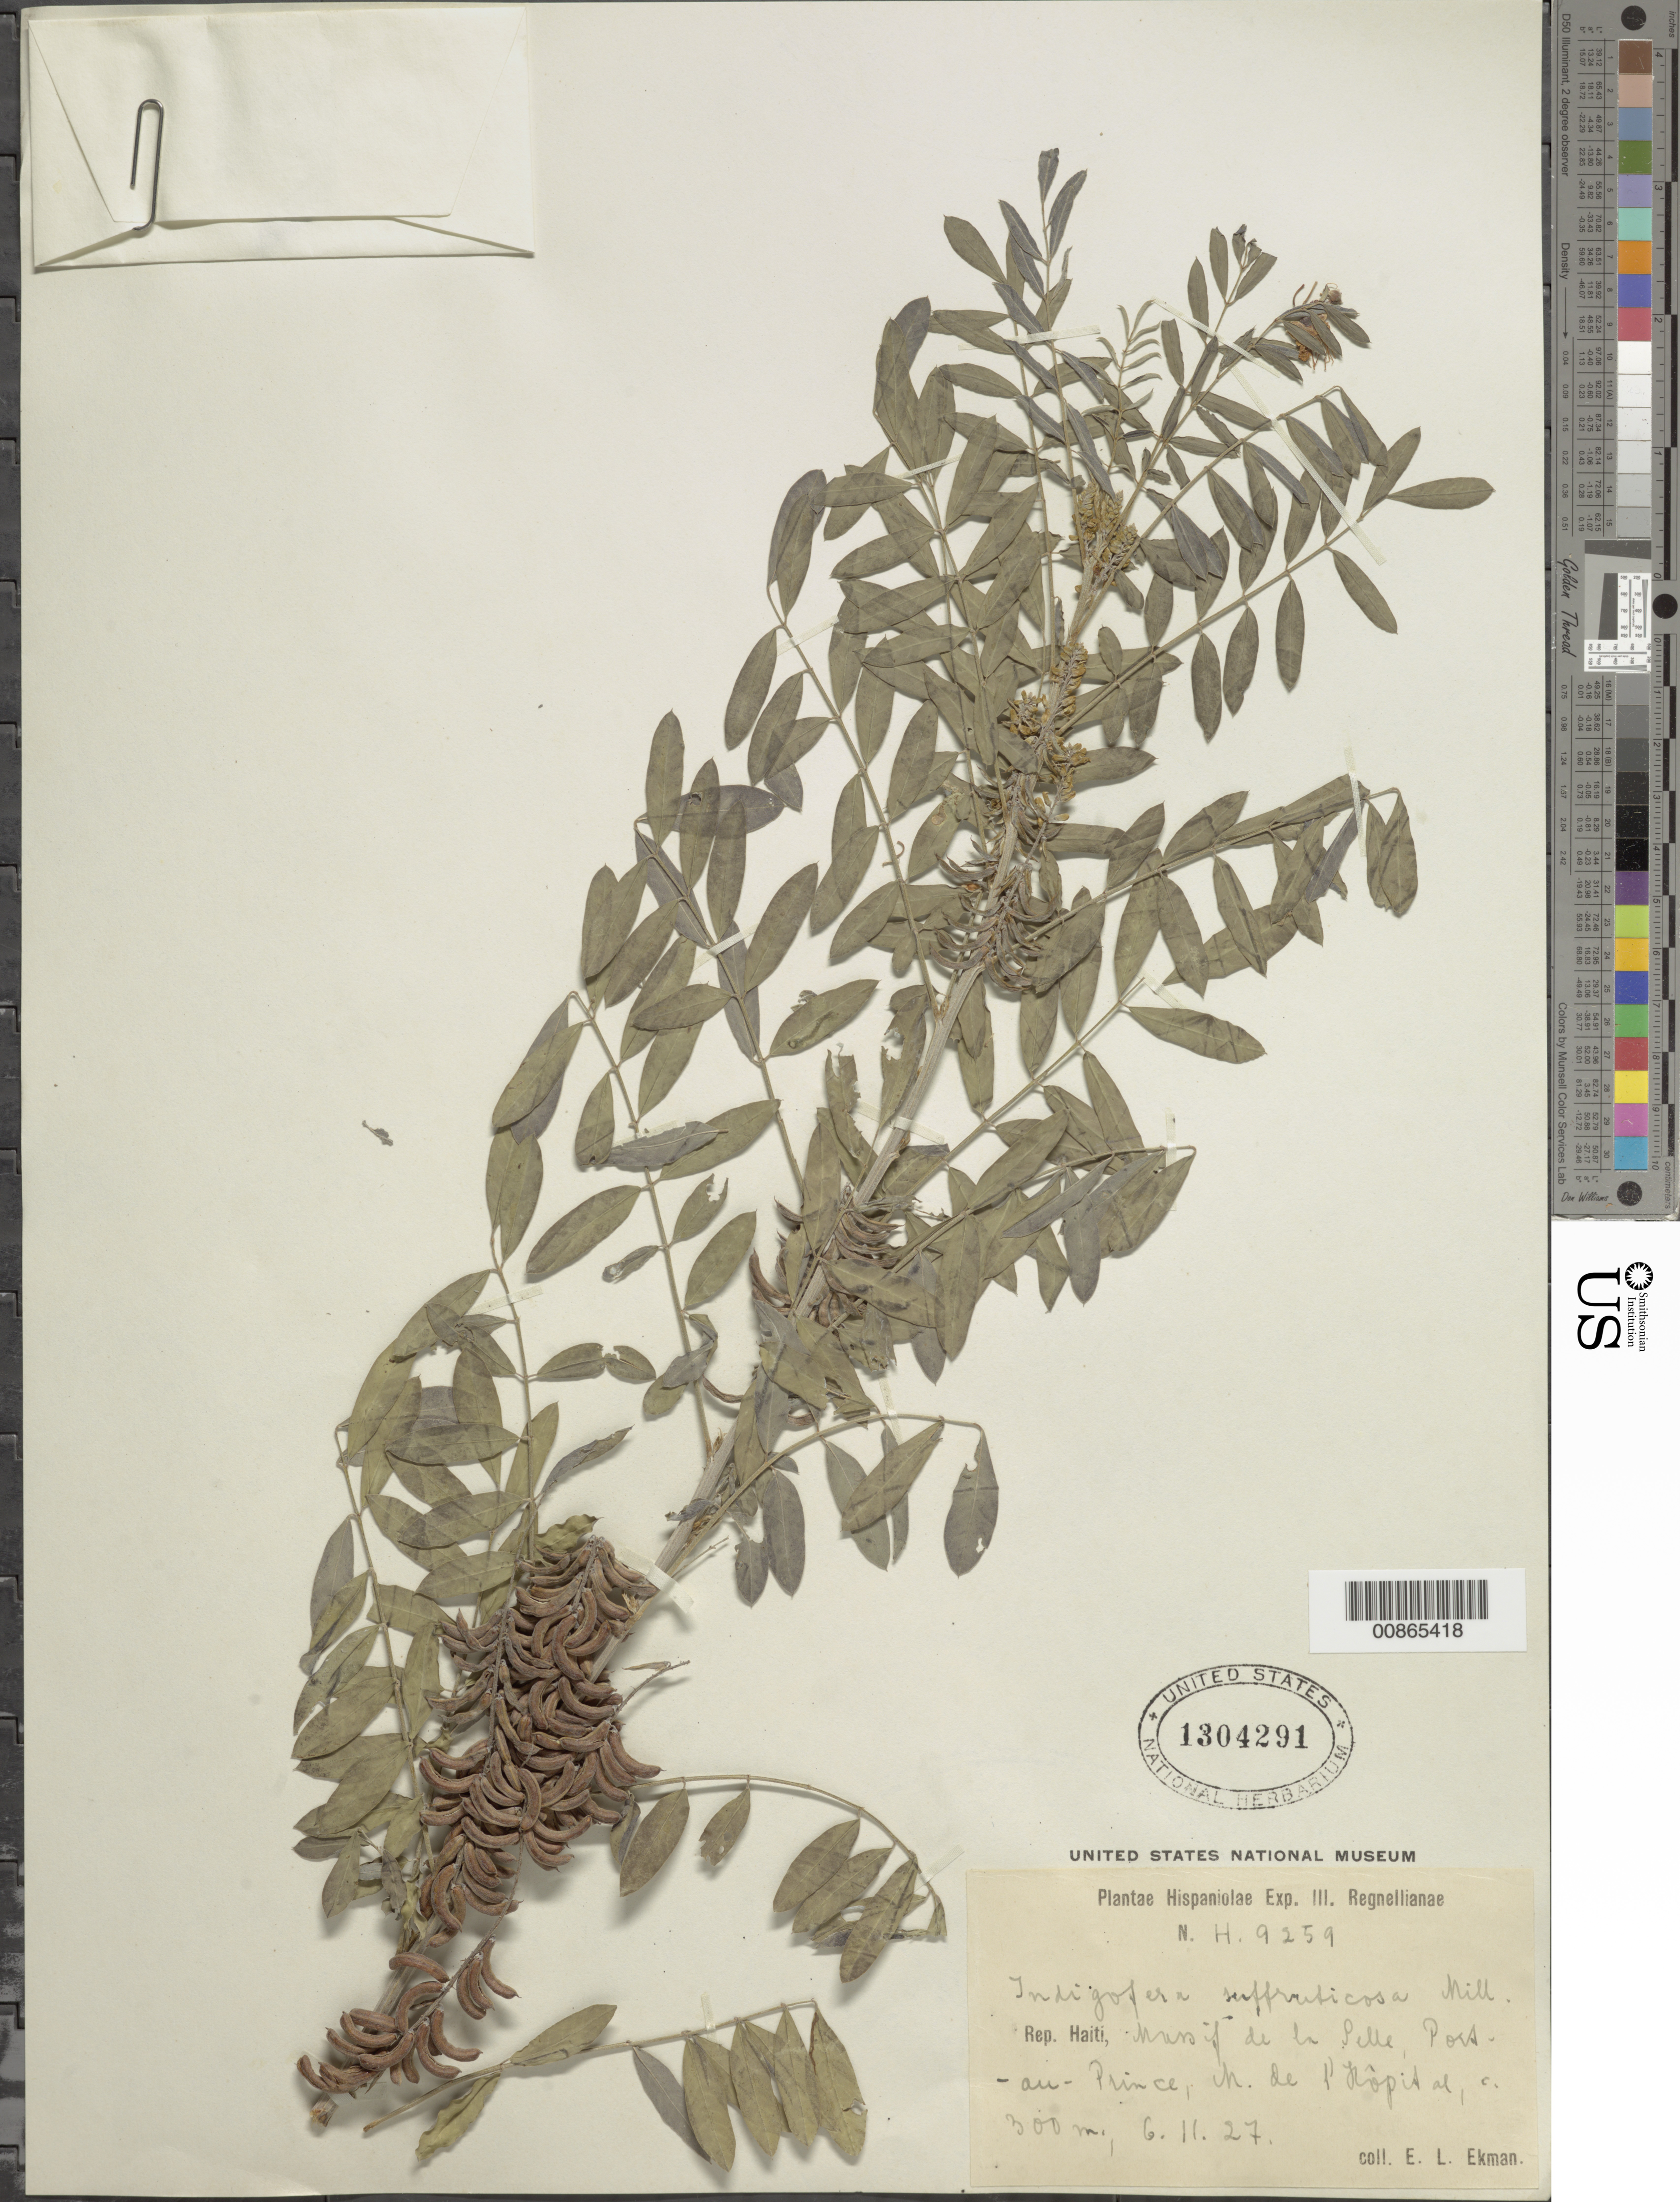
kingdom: Plantae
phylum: Tracheophyta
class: Magnoliopsida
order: Fabales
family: Fabaceae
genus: Indigofera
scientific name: Indigofera suffruticosa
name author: Mill.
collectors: E. L. Ekman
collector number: H 9259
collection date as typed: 06 Nov 1927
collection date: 1927-11-06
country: Haiti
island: Hispaniola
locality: Massif de la Selle, Port-au-Prince, M. de L'Hôpital.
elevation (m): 300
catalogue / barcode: US 1304291